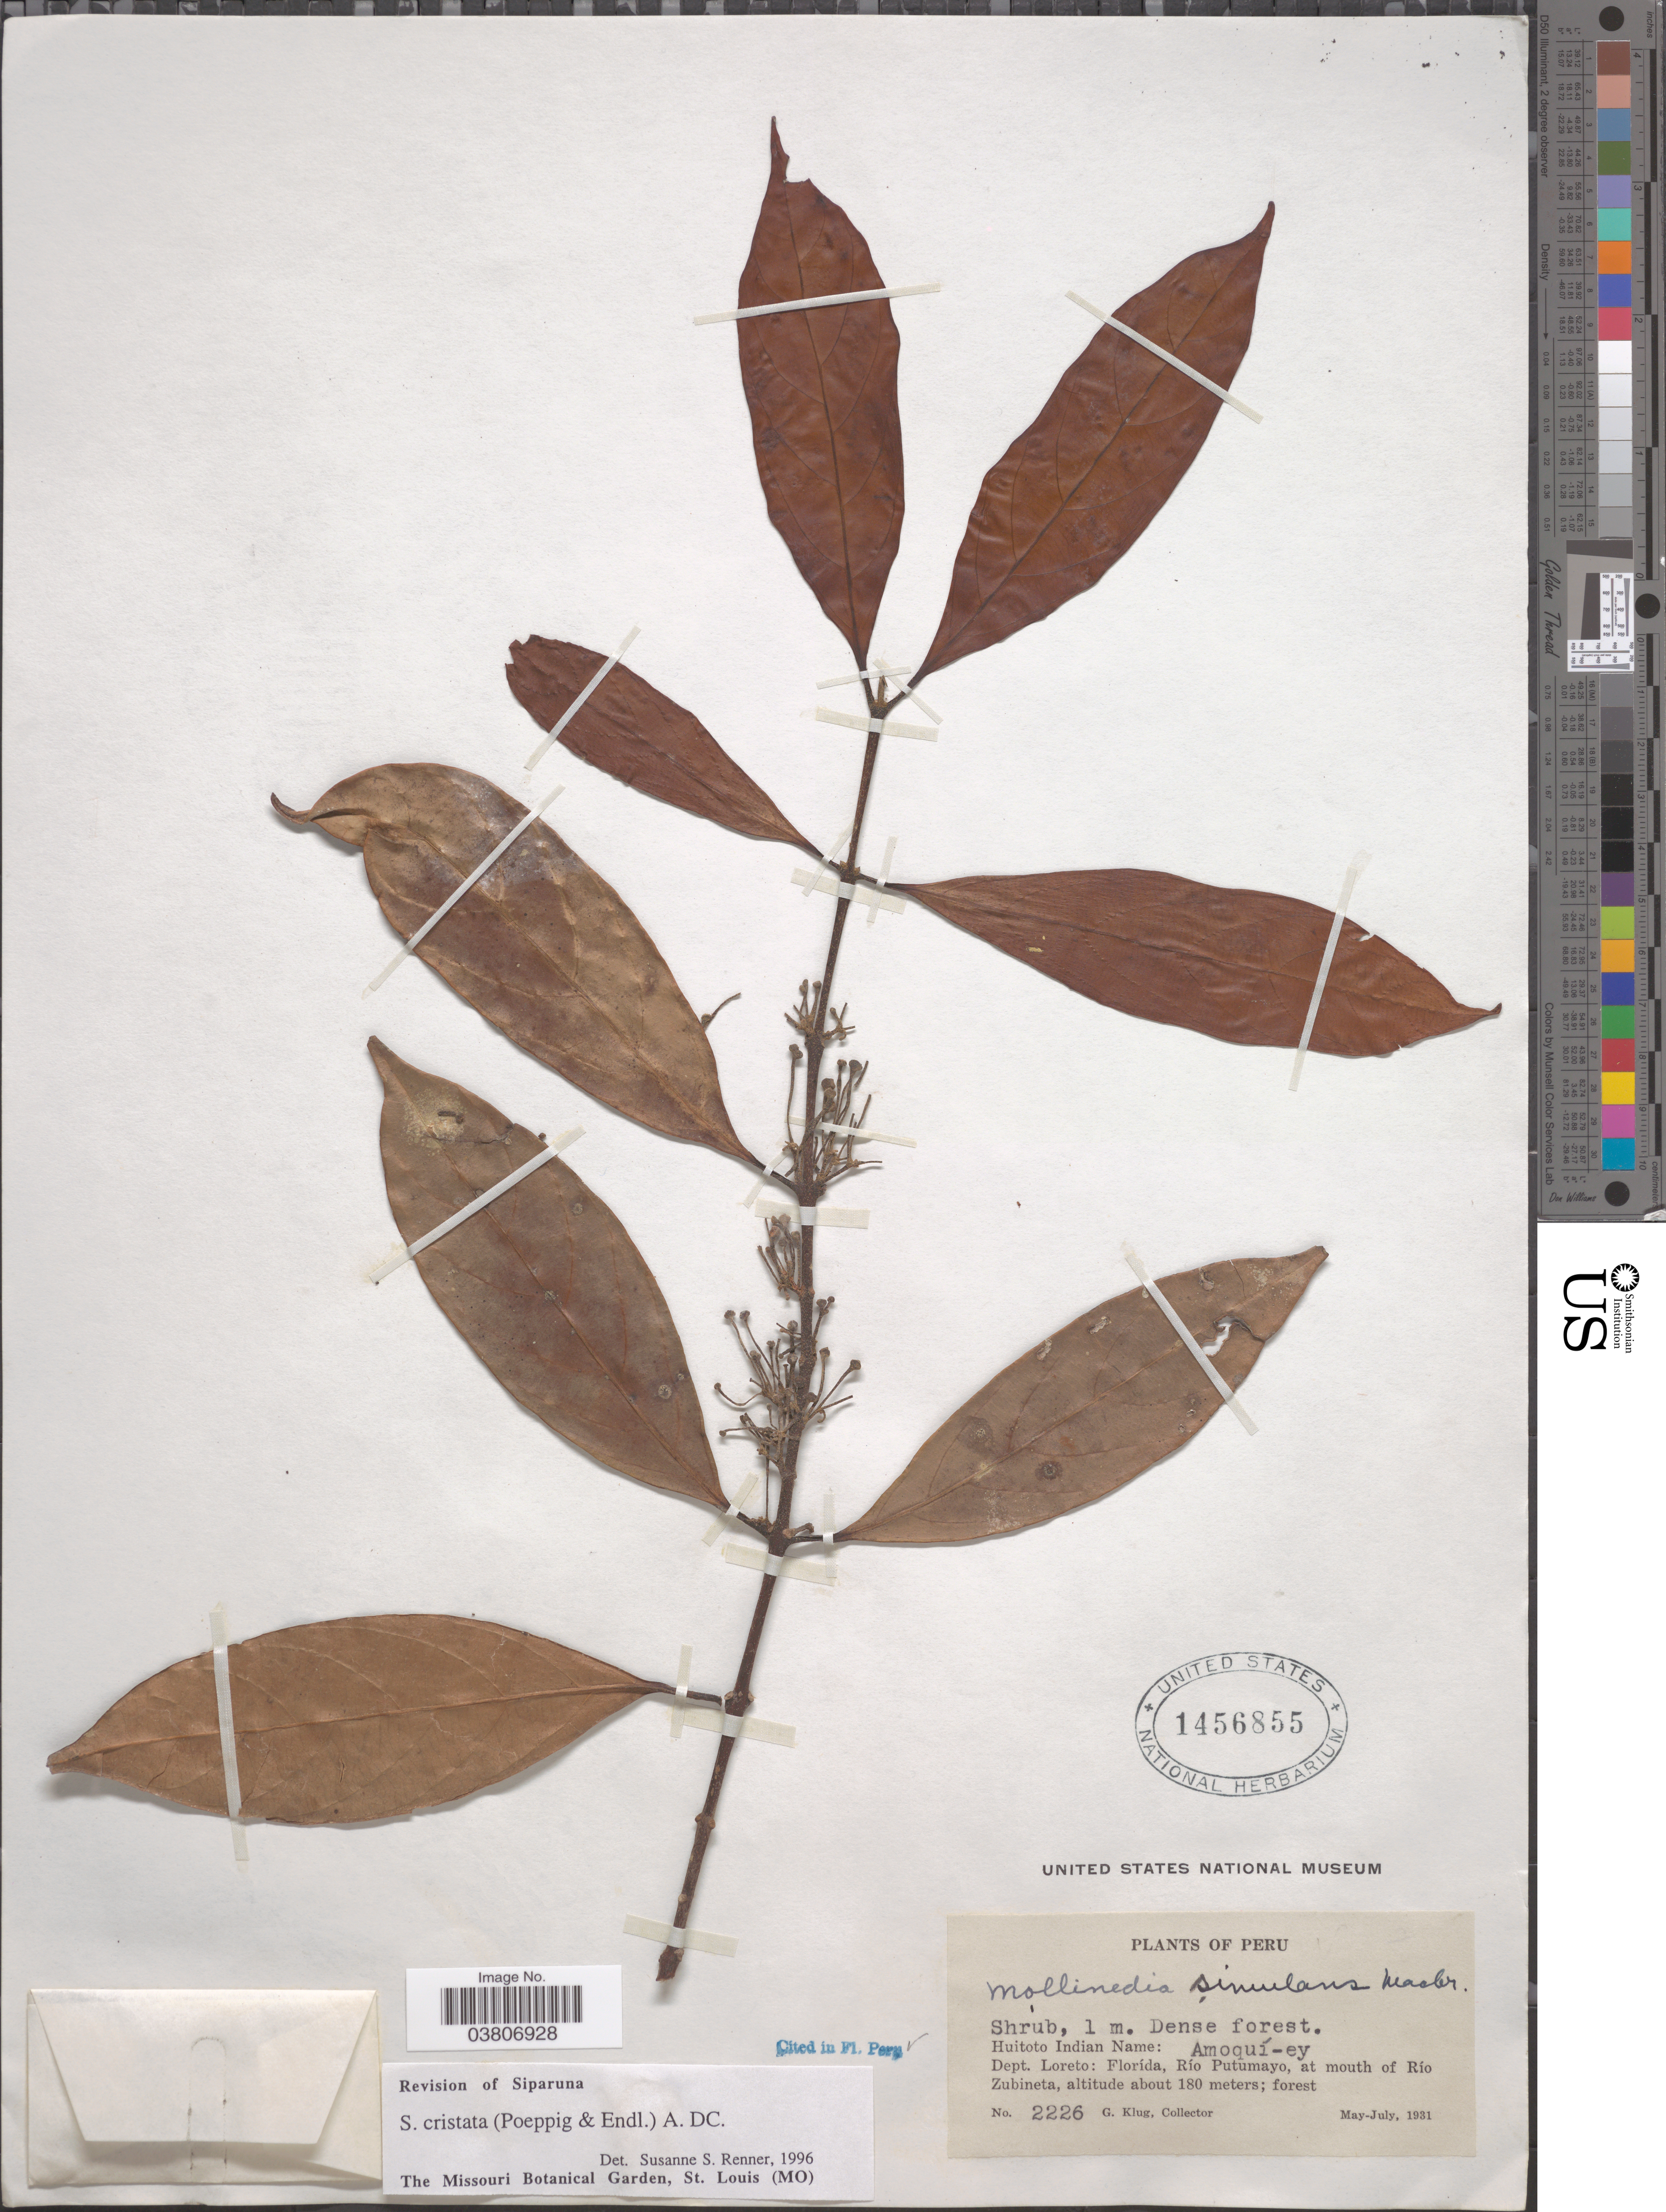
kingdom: Plantae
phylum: Tracheophyta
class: Magnoliopsida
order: Laurales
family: Siparunaceae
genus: Siparuna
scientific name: Siparuna cristata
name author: (Poepp. & Endl.) A. DC.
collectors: G. Klug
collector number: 2226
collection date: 1931-05/1931-07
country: Peru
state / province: Loreto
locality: Dept. Loreto: Florída, Río Putumayo, at mouth of Río Zubineta.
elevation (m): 180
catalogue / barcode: US 1456855